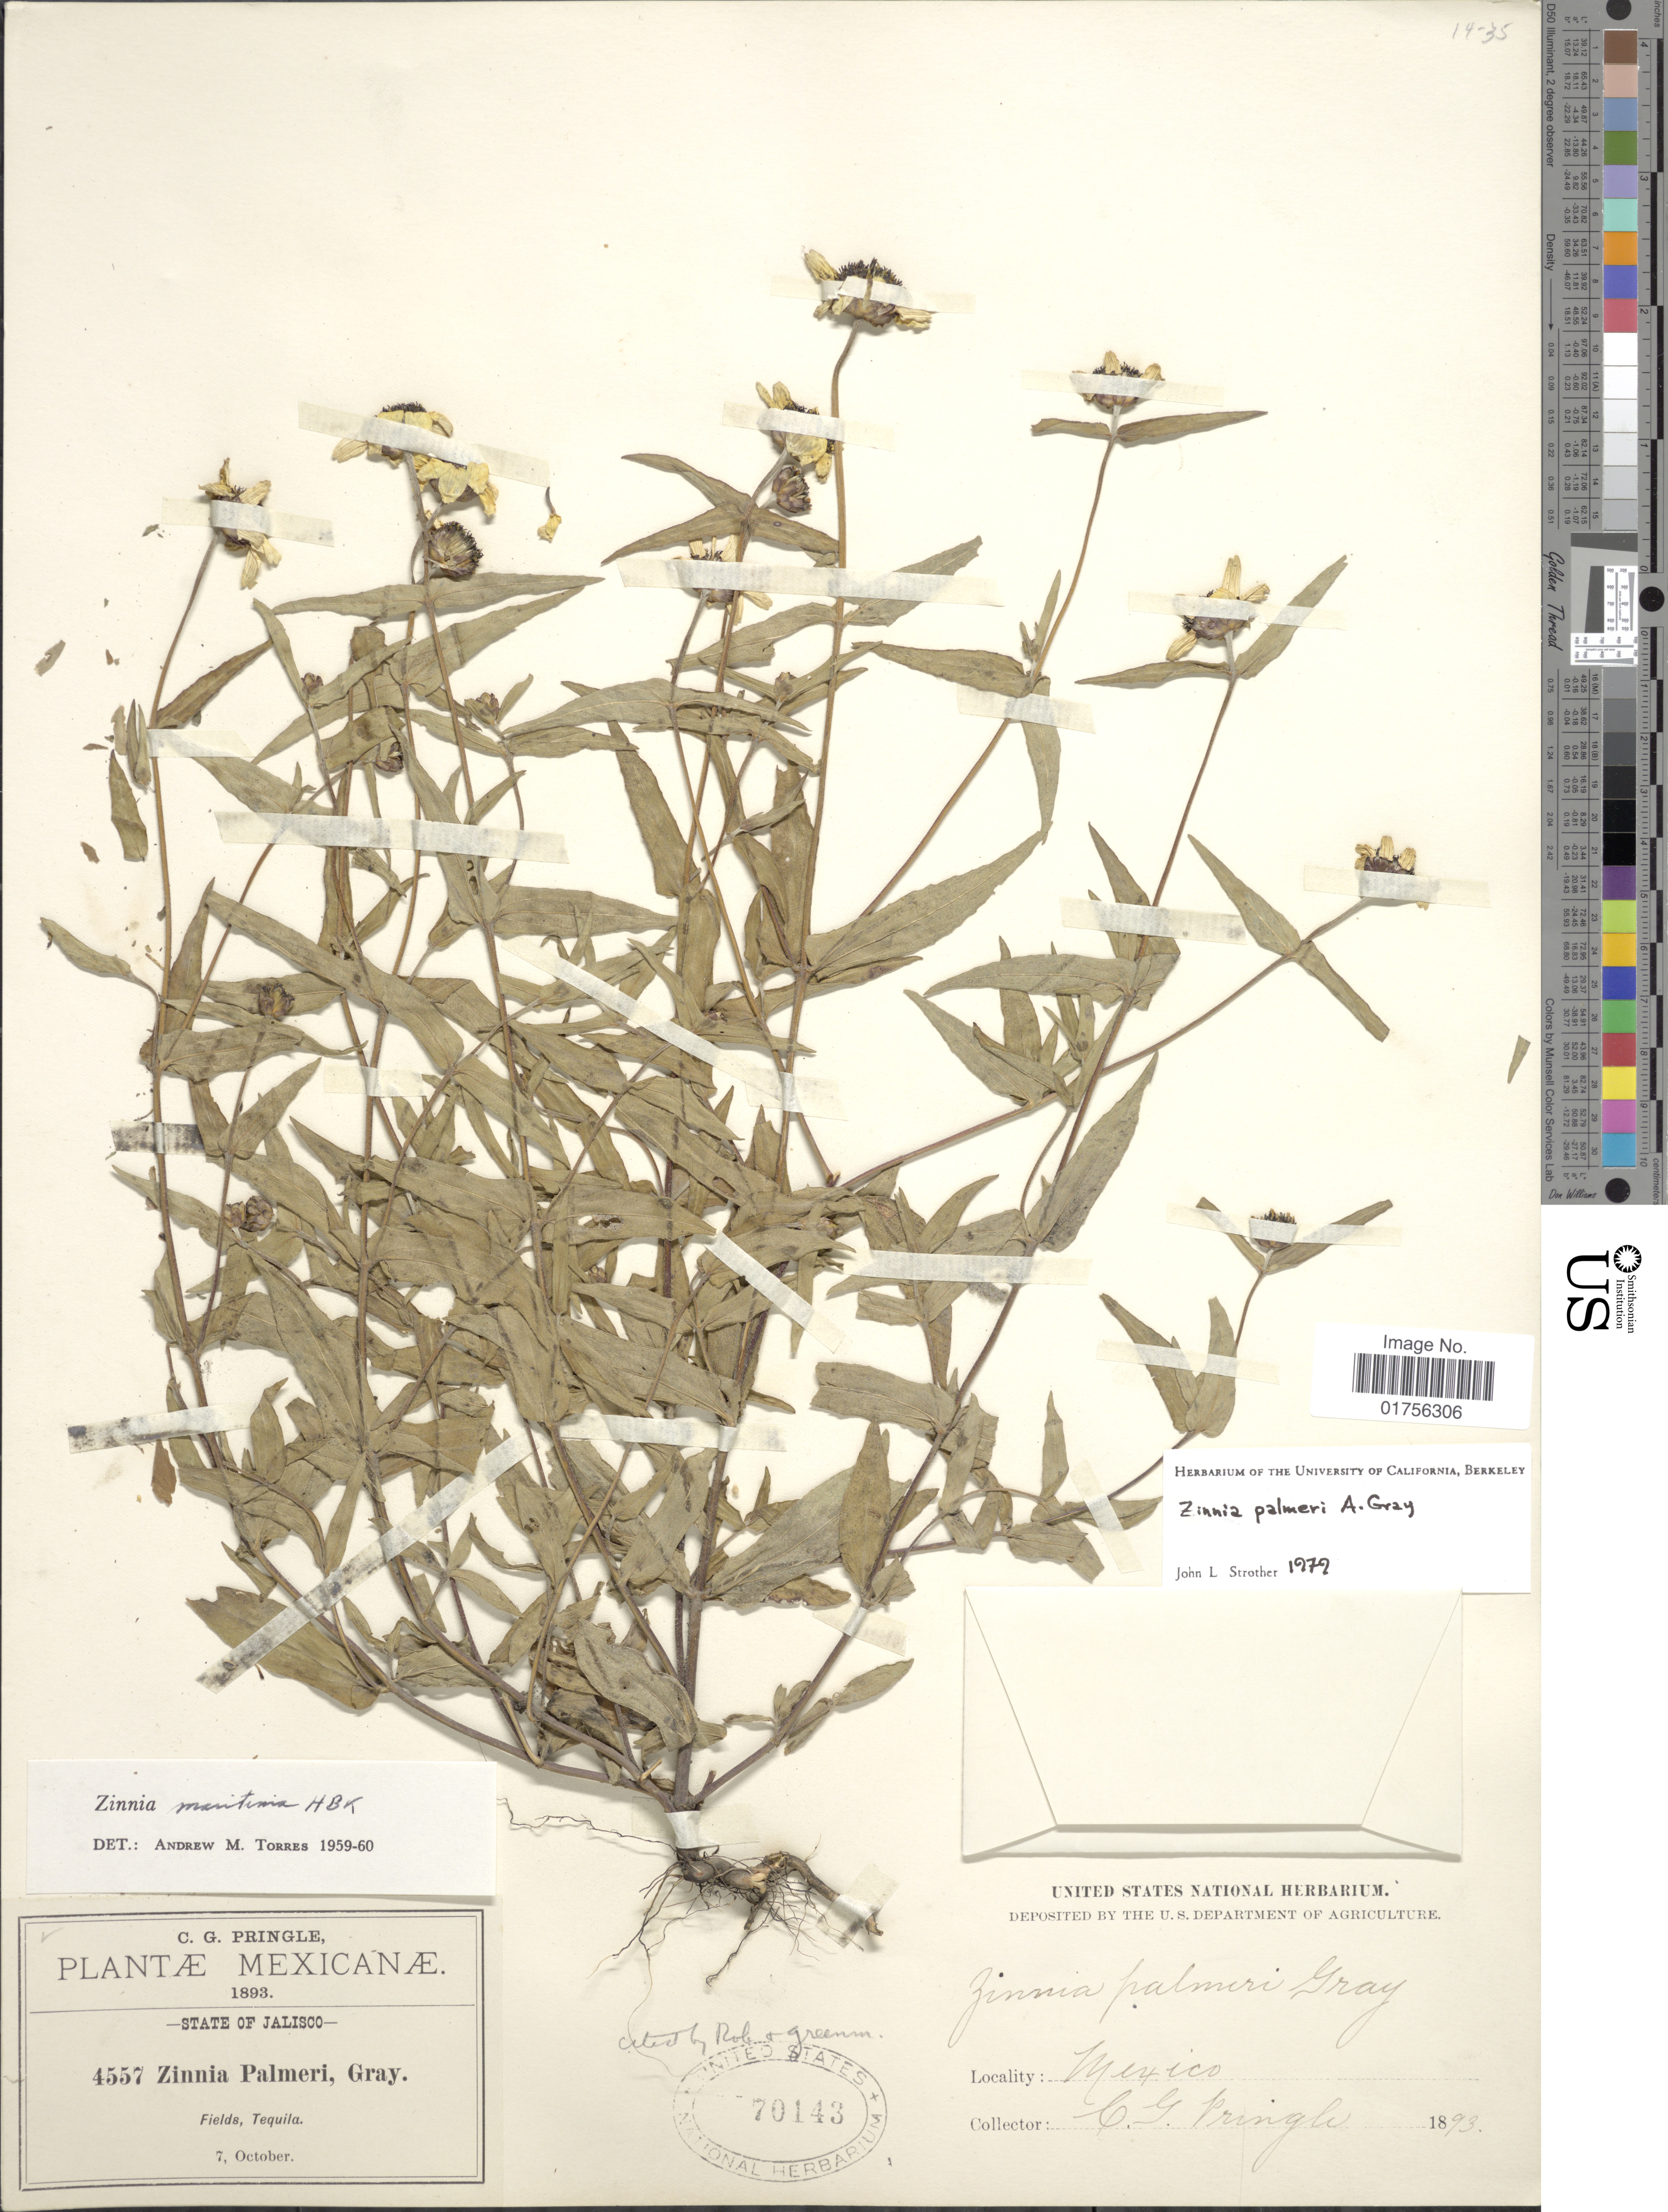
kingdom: Plantae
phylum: Tracheophyta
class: Magnoliopsida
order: Asterales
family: Asteraceae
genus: Zinnia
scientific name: Zinnia palmeri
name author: A. Gray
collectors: C. G. Pringle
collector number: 4557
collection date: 1893-10-07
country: Mexico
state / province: Jalisco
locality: State of Jalisco, Fields, Tequila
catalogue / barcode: US 70143